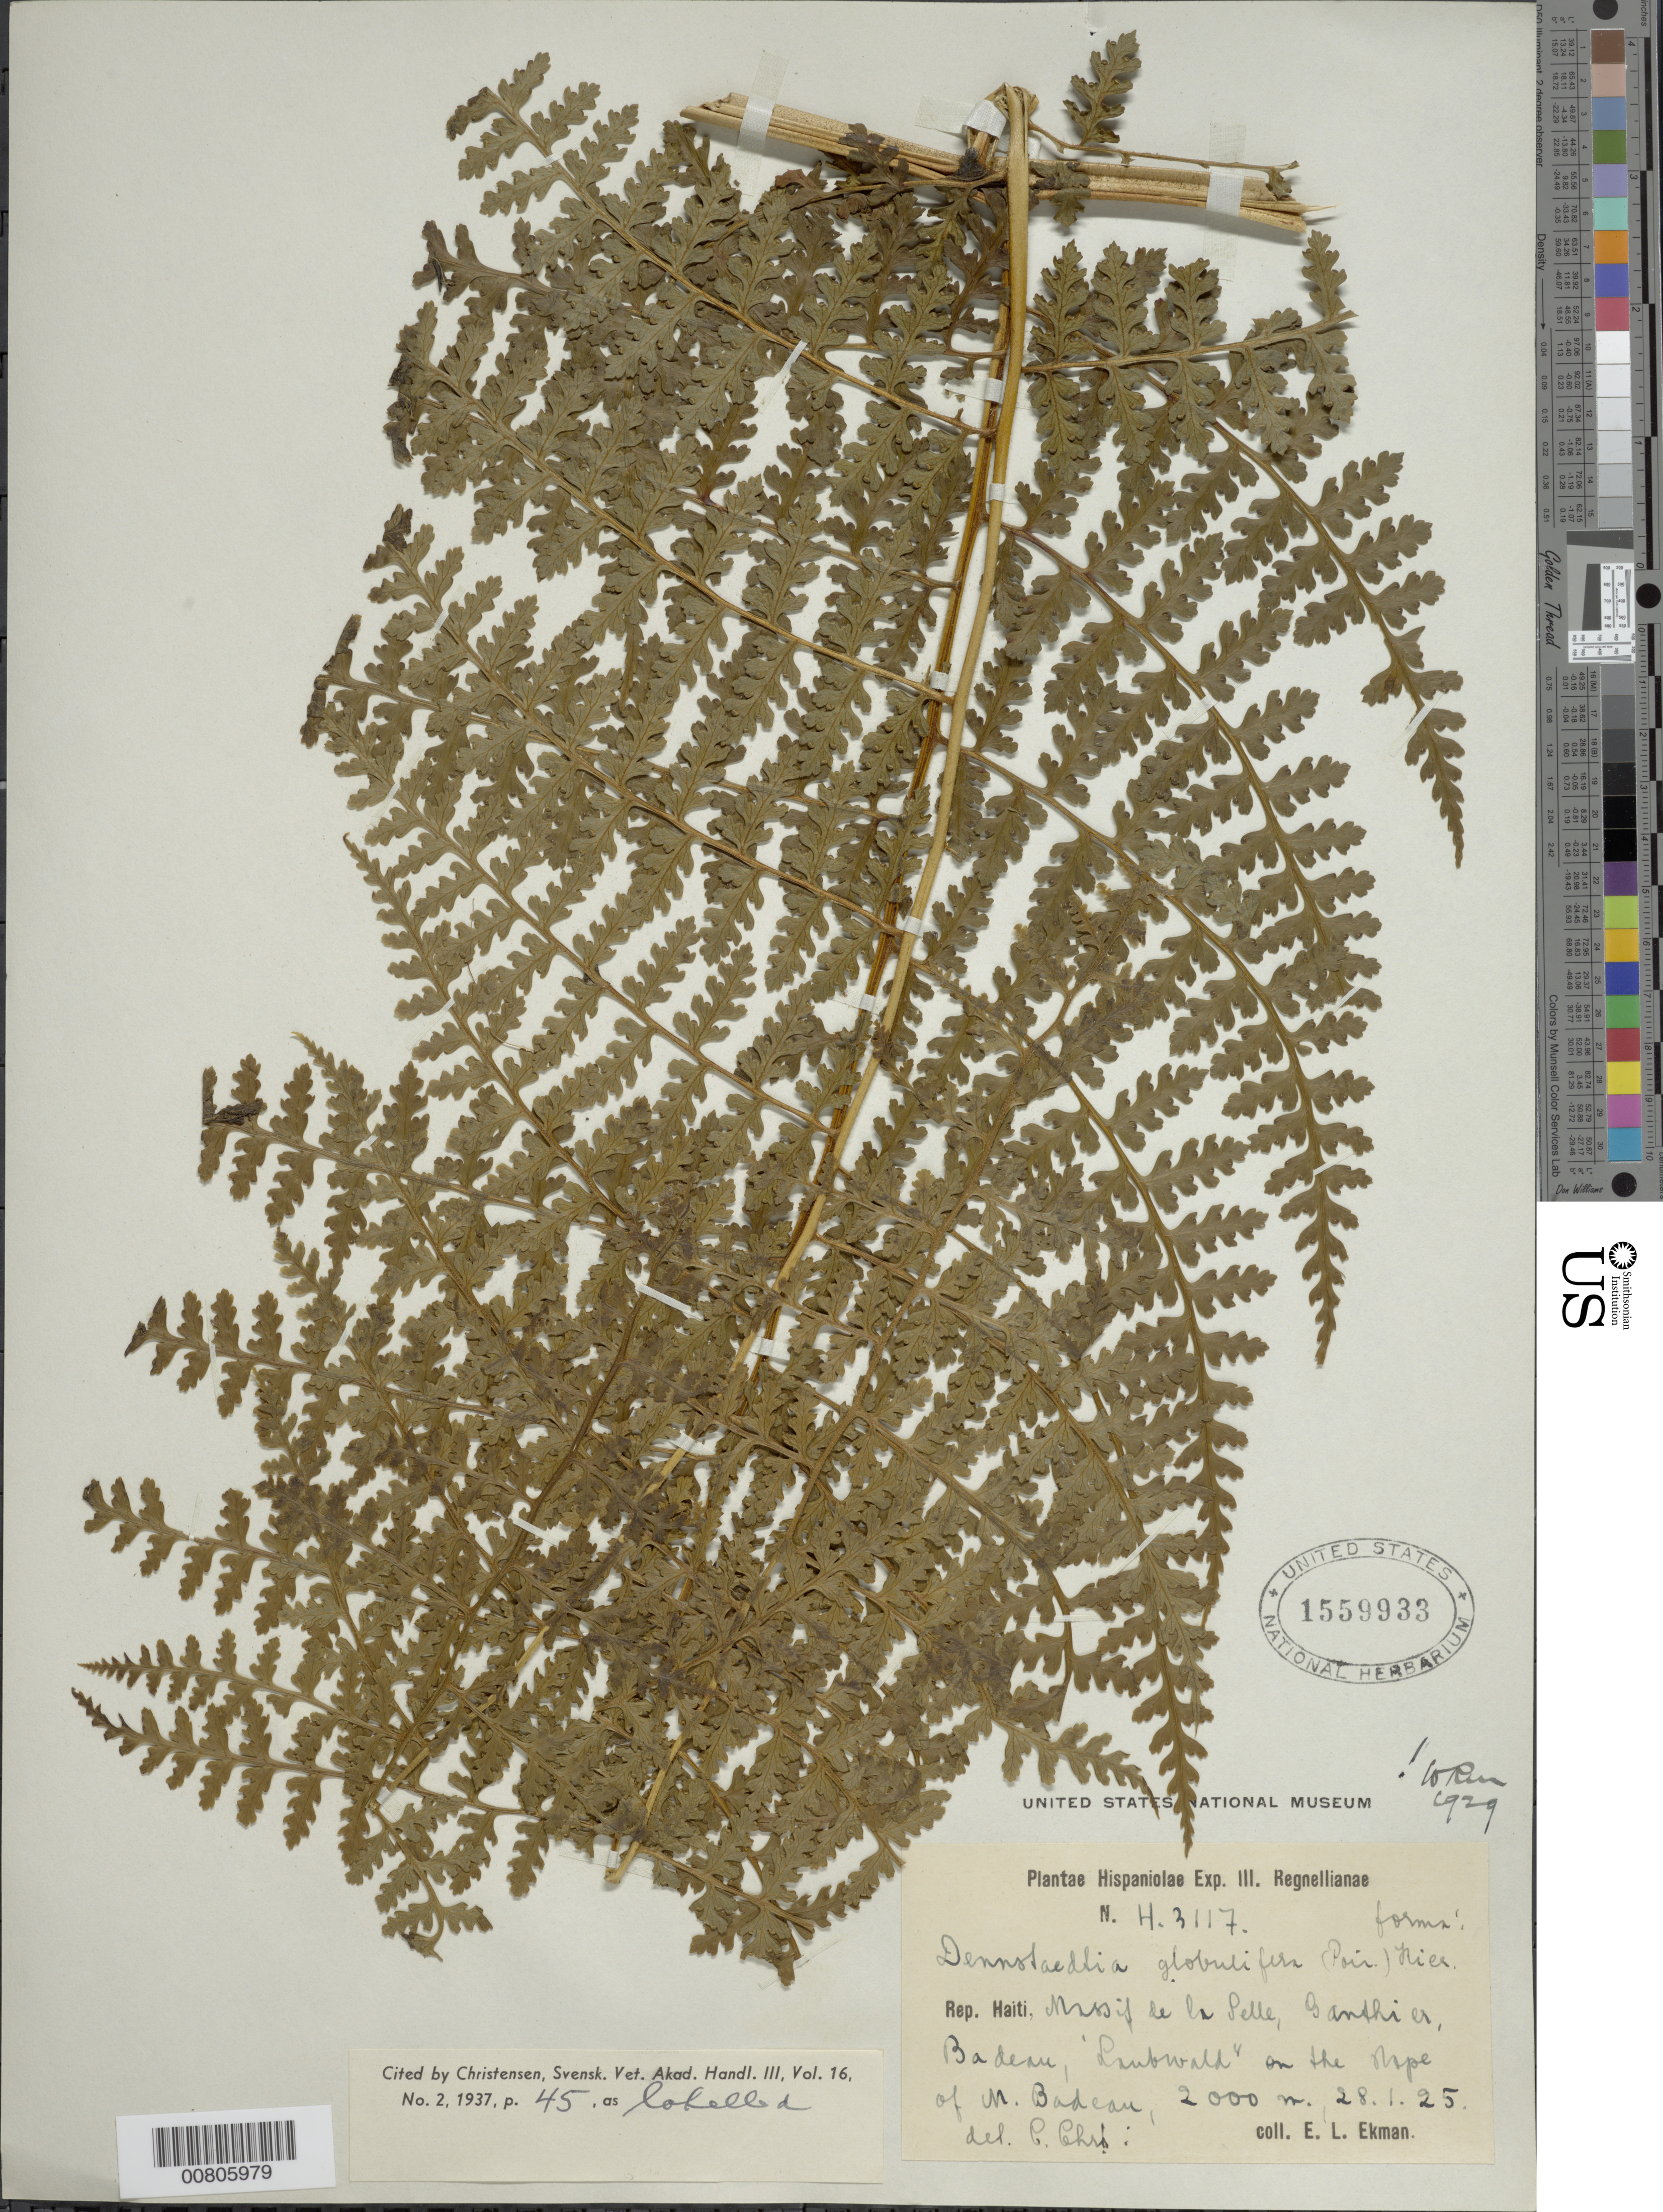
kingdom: Plantae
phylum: Tracheophyta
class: Polypodiopsida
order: Polypodiales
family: Dennstaedtiaceae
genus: Dennstaedtia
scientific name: Dennstaedtia globulifera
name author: (Poir.) Hieron.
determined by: Christensen, C. F. A.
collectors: E. L. Ekman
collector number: H 3117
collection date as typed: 28 Jan 1925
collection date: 1925-01-28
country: Haiti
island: Hispaniola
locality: Massif de la Selle, Ganthier, Badeau, "Laubwald", slope of M. Badeau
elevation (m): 2000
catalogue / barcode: US 1559933